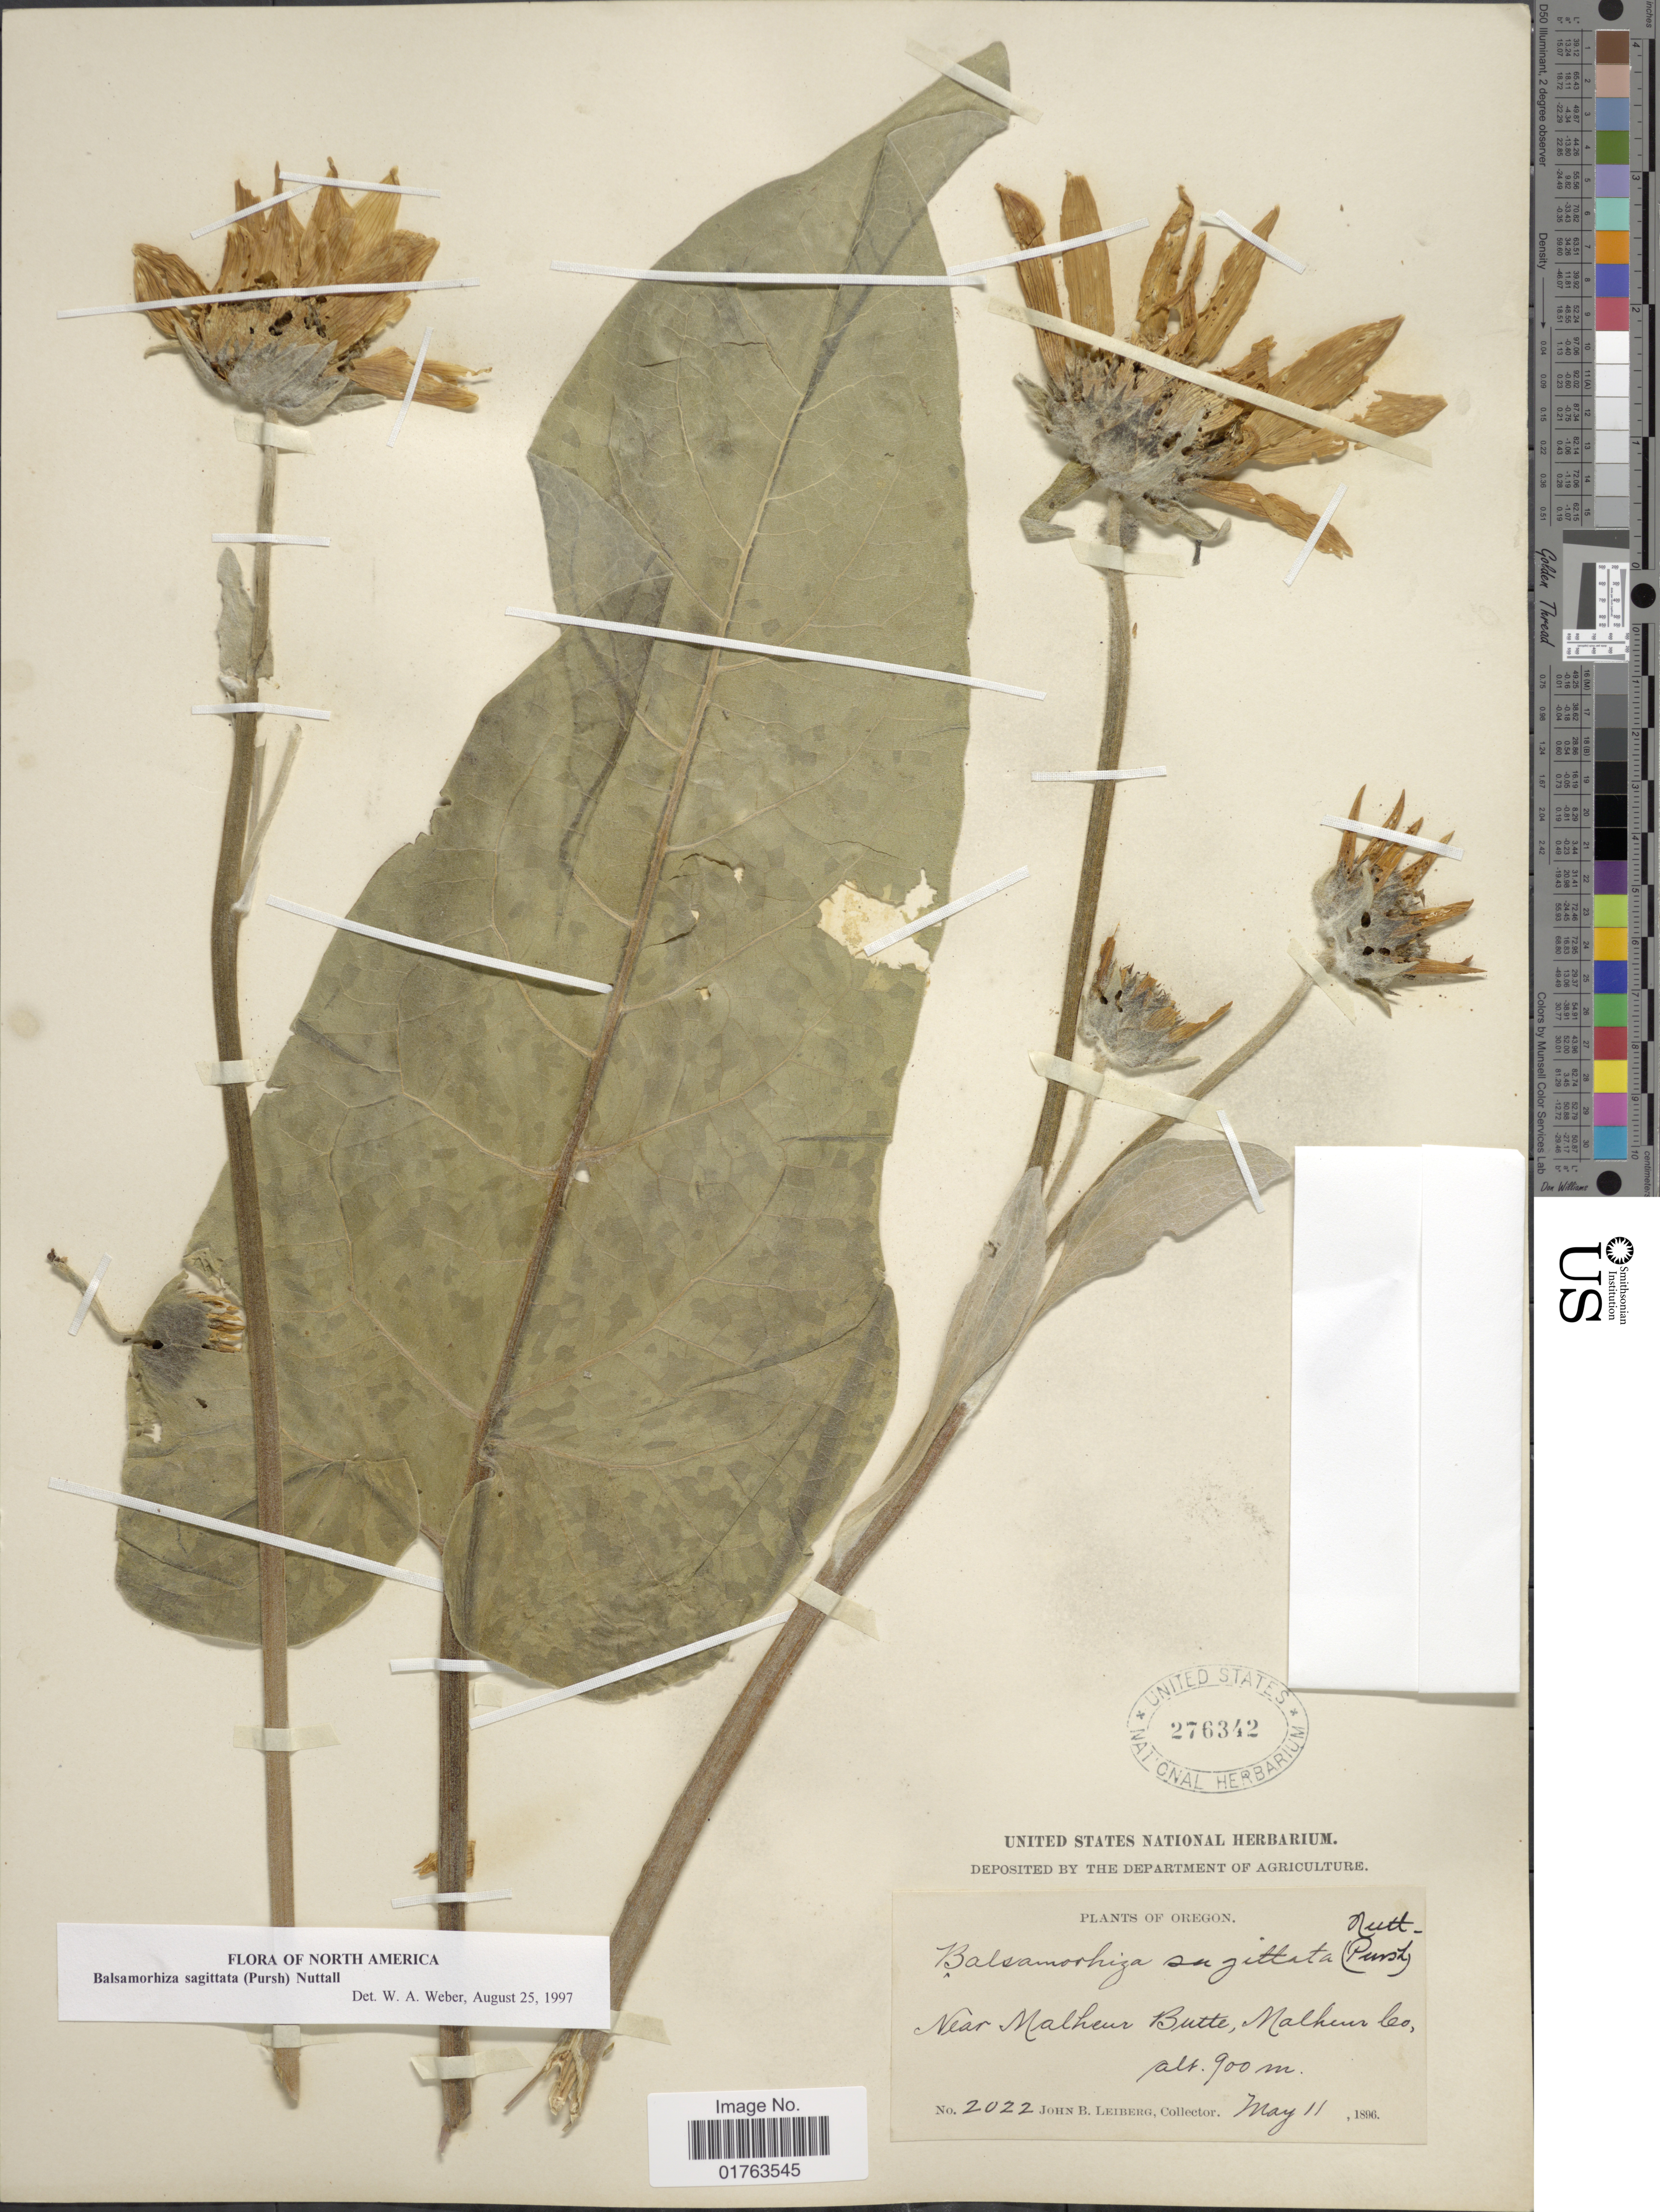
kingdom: Plantae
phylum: Tracheophyta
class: Magnoliopsida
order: Asterales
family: Asteraceae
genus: Balsamorhiza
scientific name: Balsamorhiza sagittata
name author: (Pursh) Nutt.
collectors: J. B. Leiberg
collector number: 2022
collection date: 1896-05-11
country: United States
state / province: Oregon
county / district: Malheur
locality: Near Malheur Butte, Malheur Co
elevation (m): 900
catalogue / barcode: US 276342